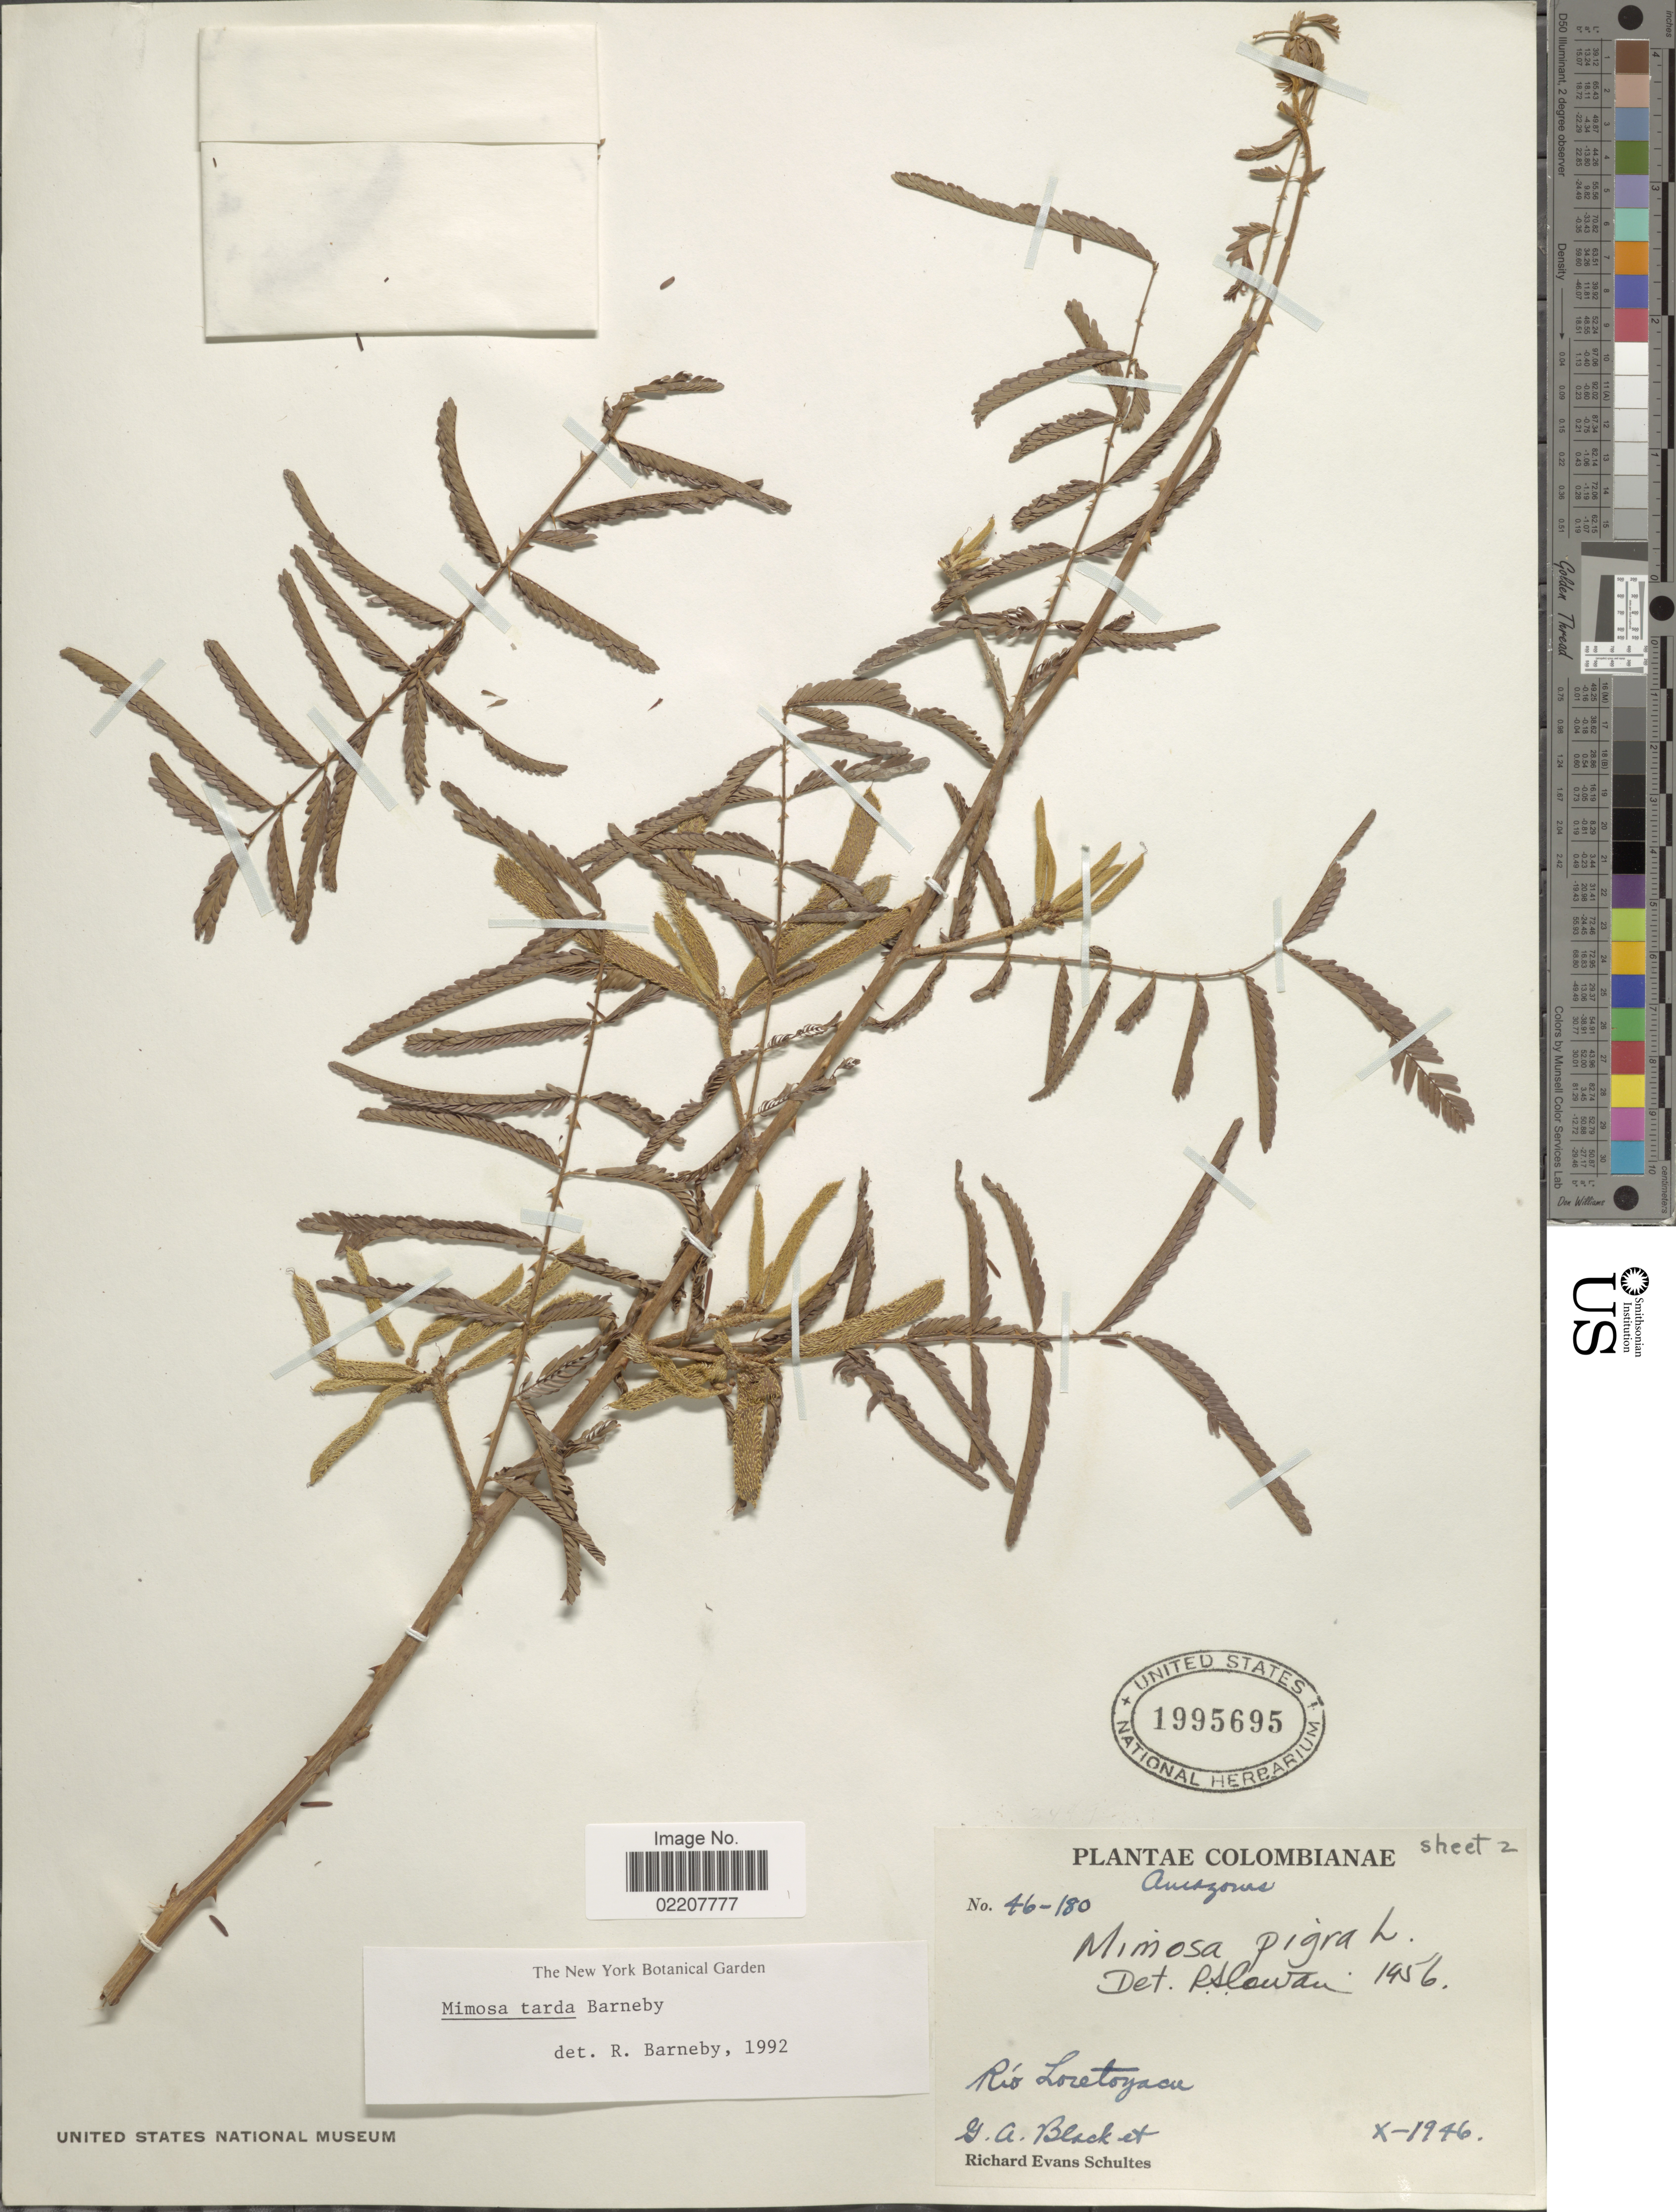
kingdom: Plantae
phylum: Tracheophyta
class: Magnoliopsida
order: Fabales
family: Fabaceae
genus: Mimosa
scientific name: Mimosa tarda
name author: Barneby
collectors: G. A. Black & R. E. Schultes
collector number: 46 -180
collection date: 1946-10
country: Colombia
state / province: Amazônas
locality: Rio Loretoyacu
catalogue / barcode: US 1995695